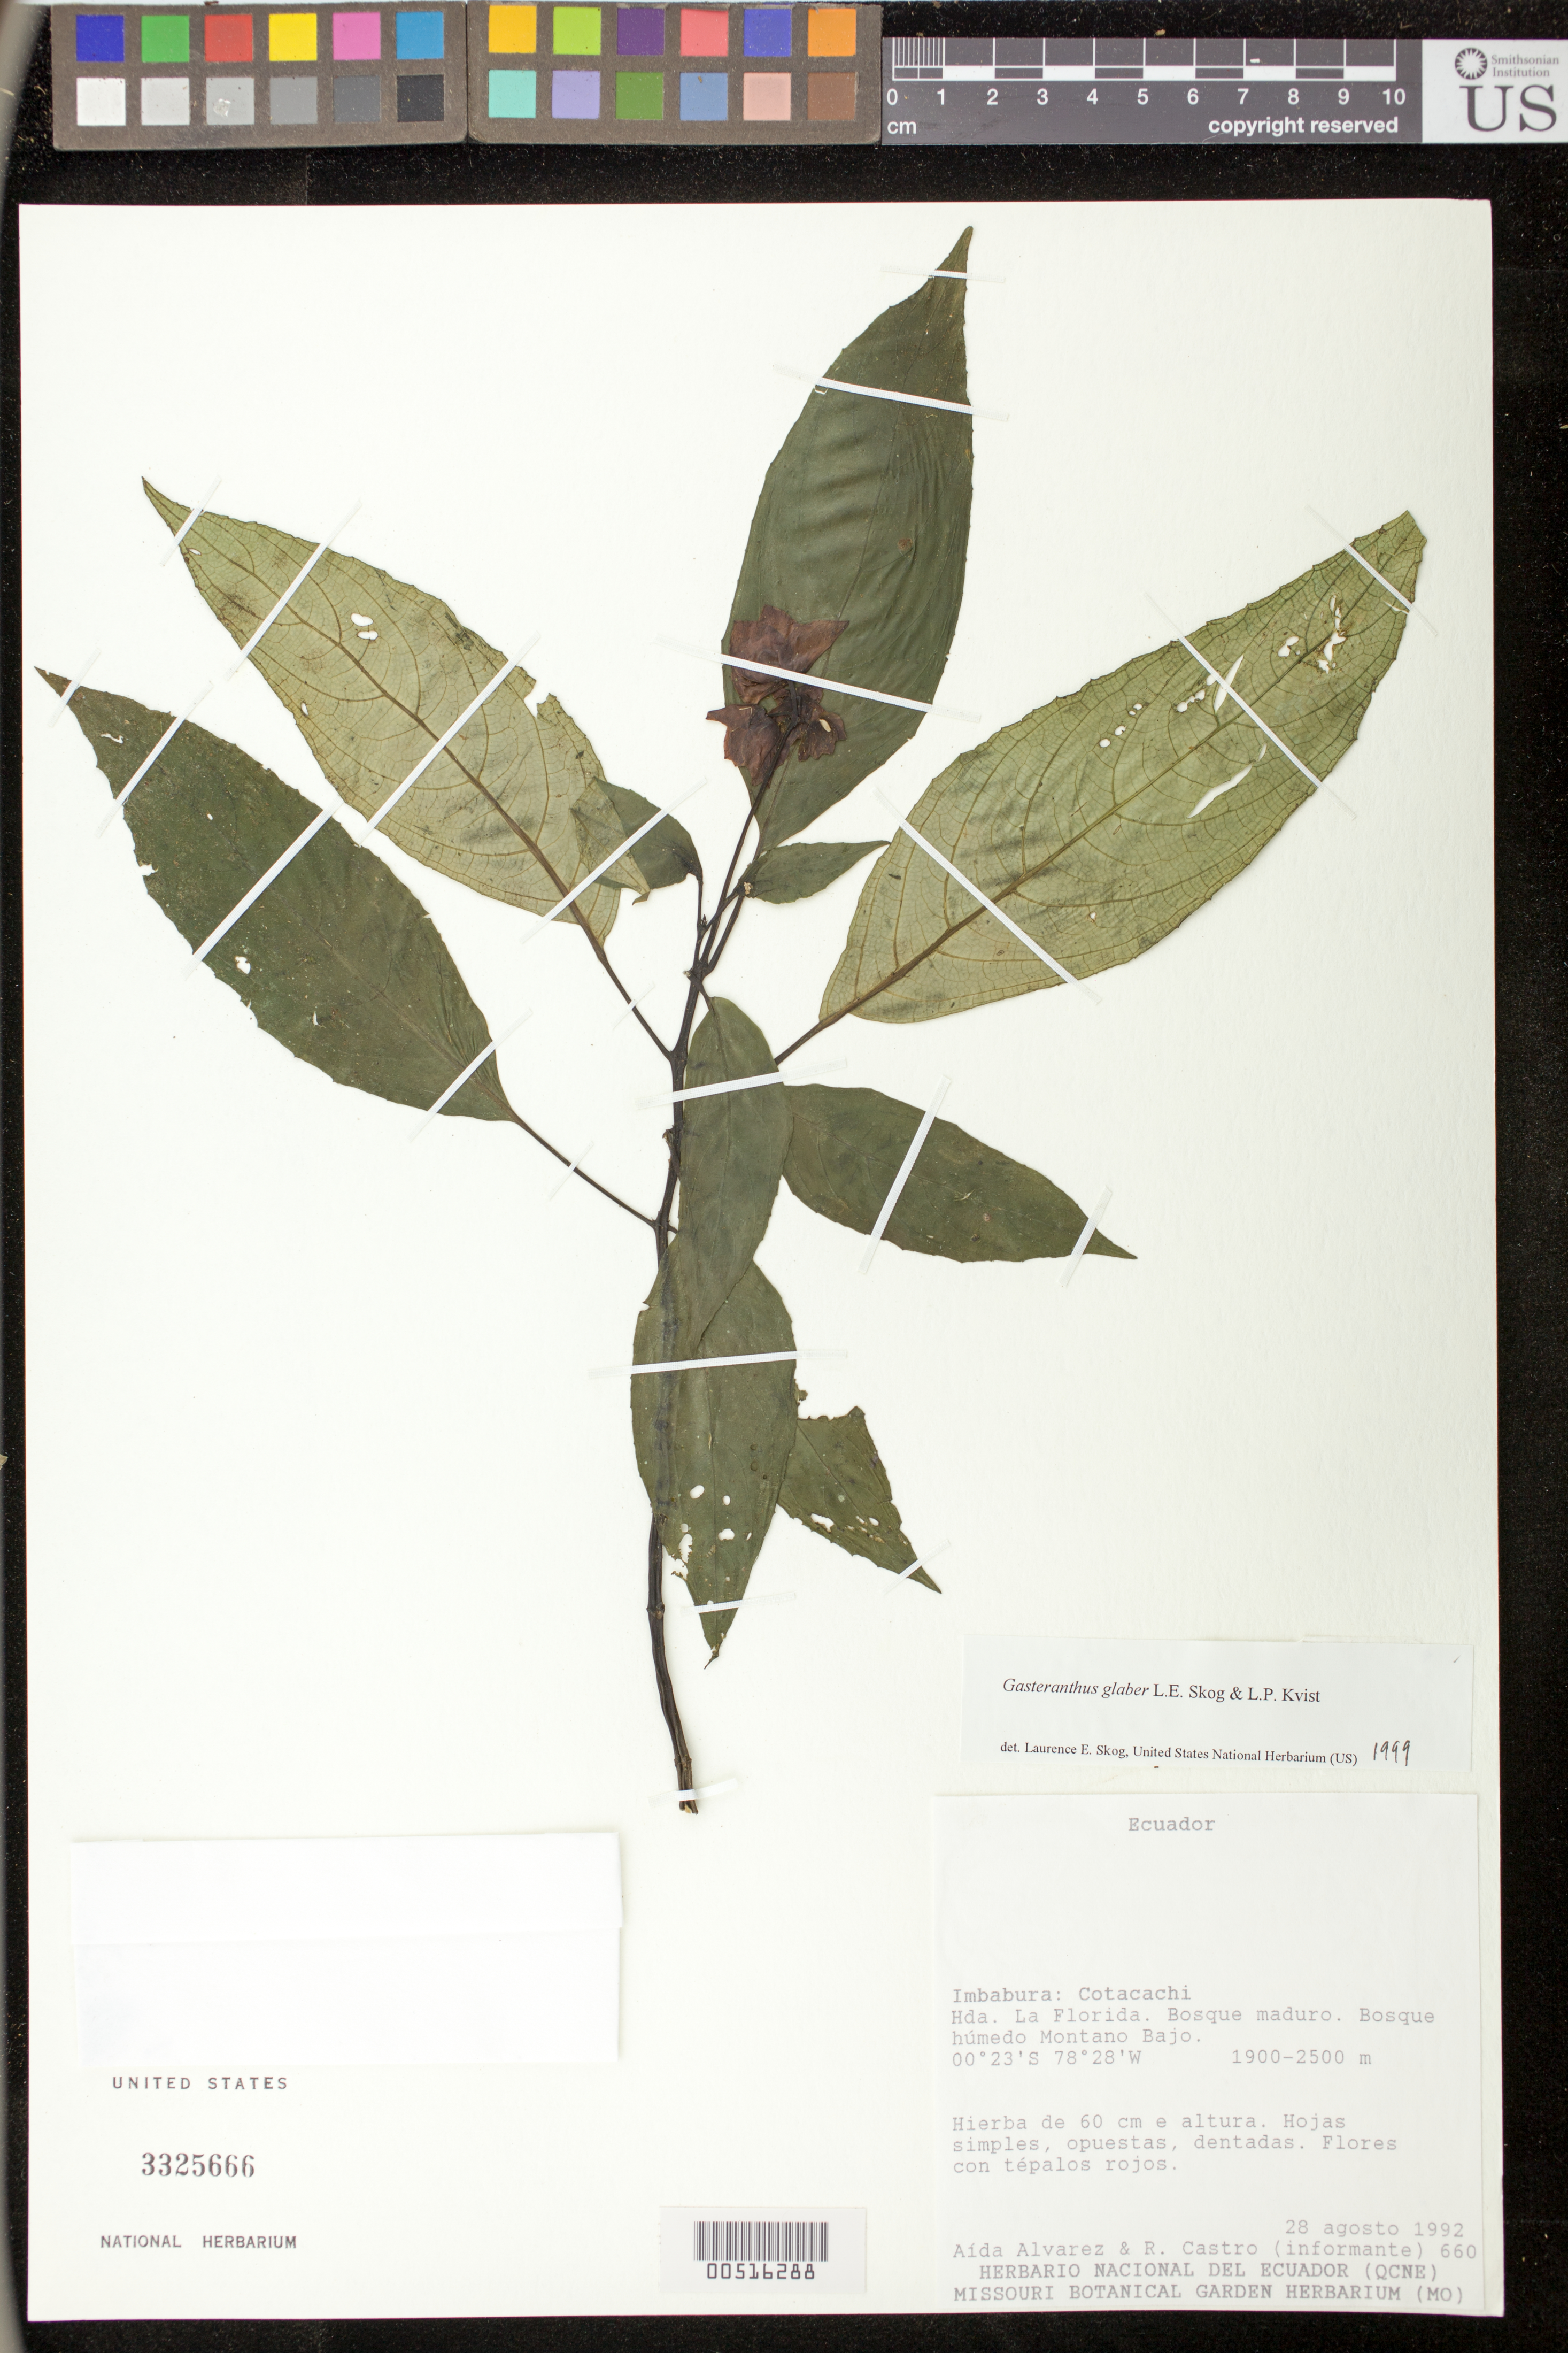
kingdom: Plantae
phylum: Tracheophyta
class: Magnoliopsida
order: Lamiales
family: Gesneriaceae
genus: Gasteranthus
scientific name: Gasteranthus glaber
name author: L.E. Skog & L.P. Kvist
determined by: Skog, Laurence E.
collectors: A. Alvarez & R. Castro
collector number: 660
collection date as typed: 28 Aug 1992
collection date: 1992-08-28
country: Ecuador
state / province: Imbabura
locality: Cotacachi: Hda. La Florida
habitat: Bosque maduro; bosque húmedo montano bajo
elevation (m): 1900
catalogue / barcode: US 3325666